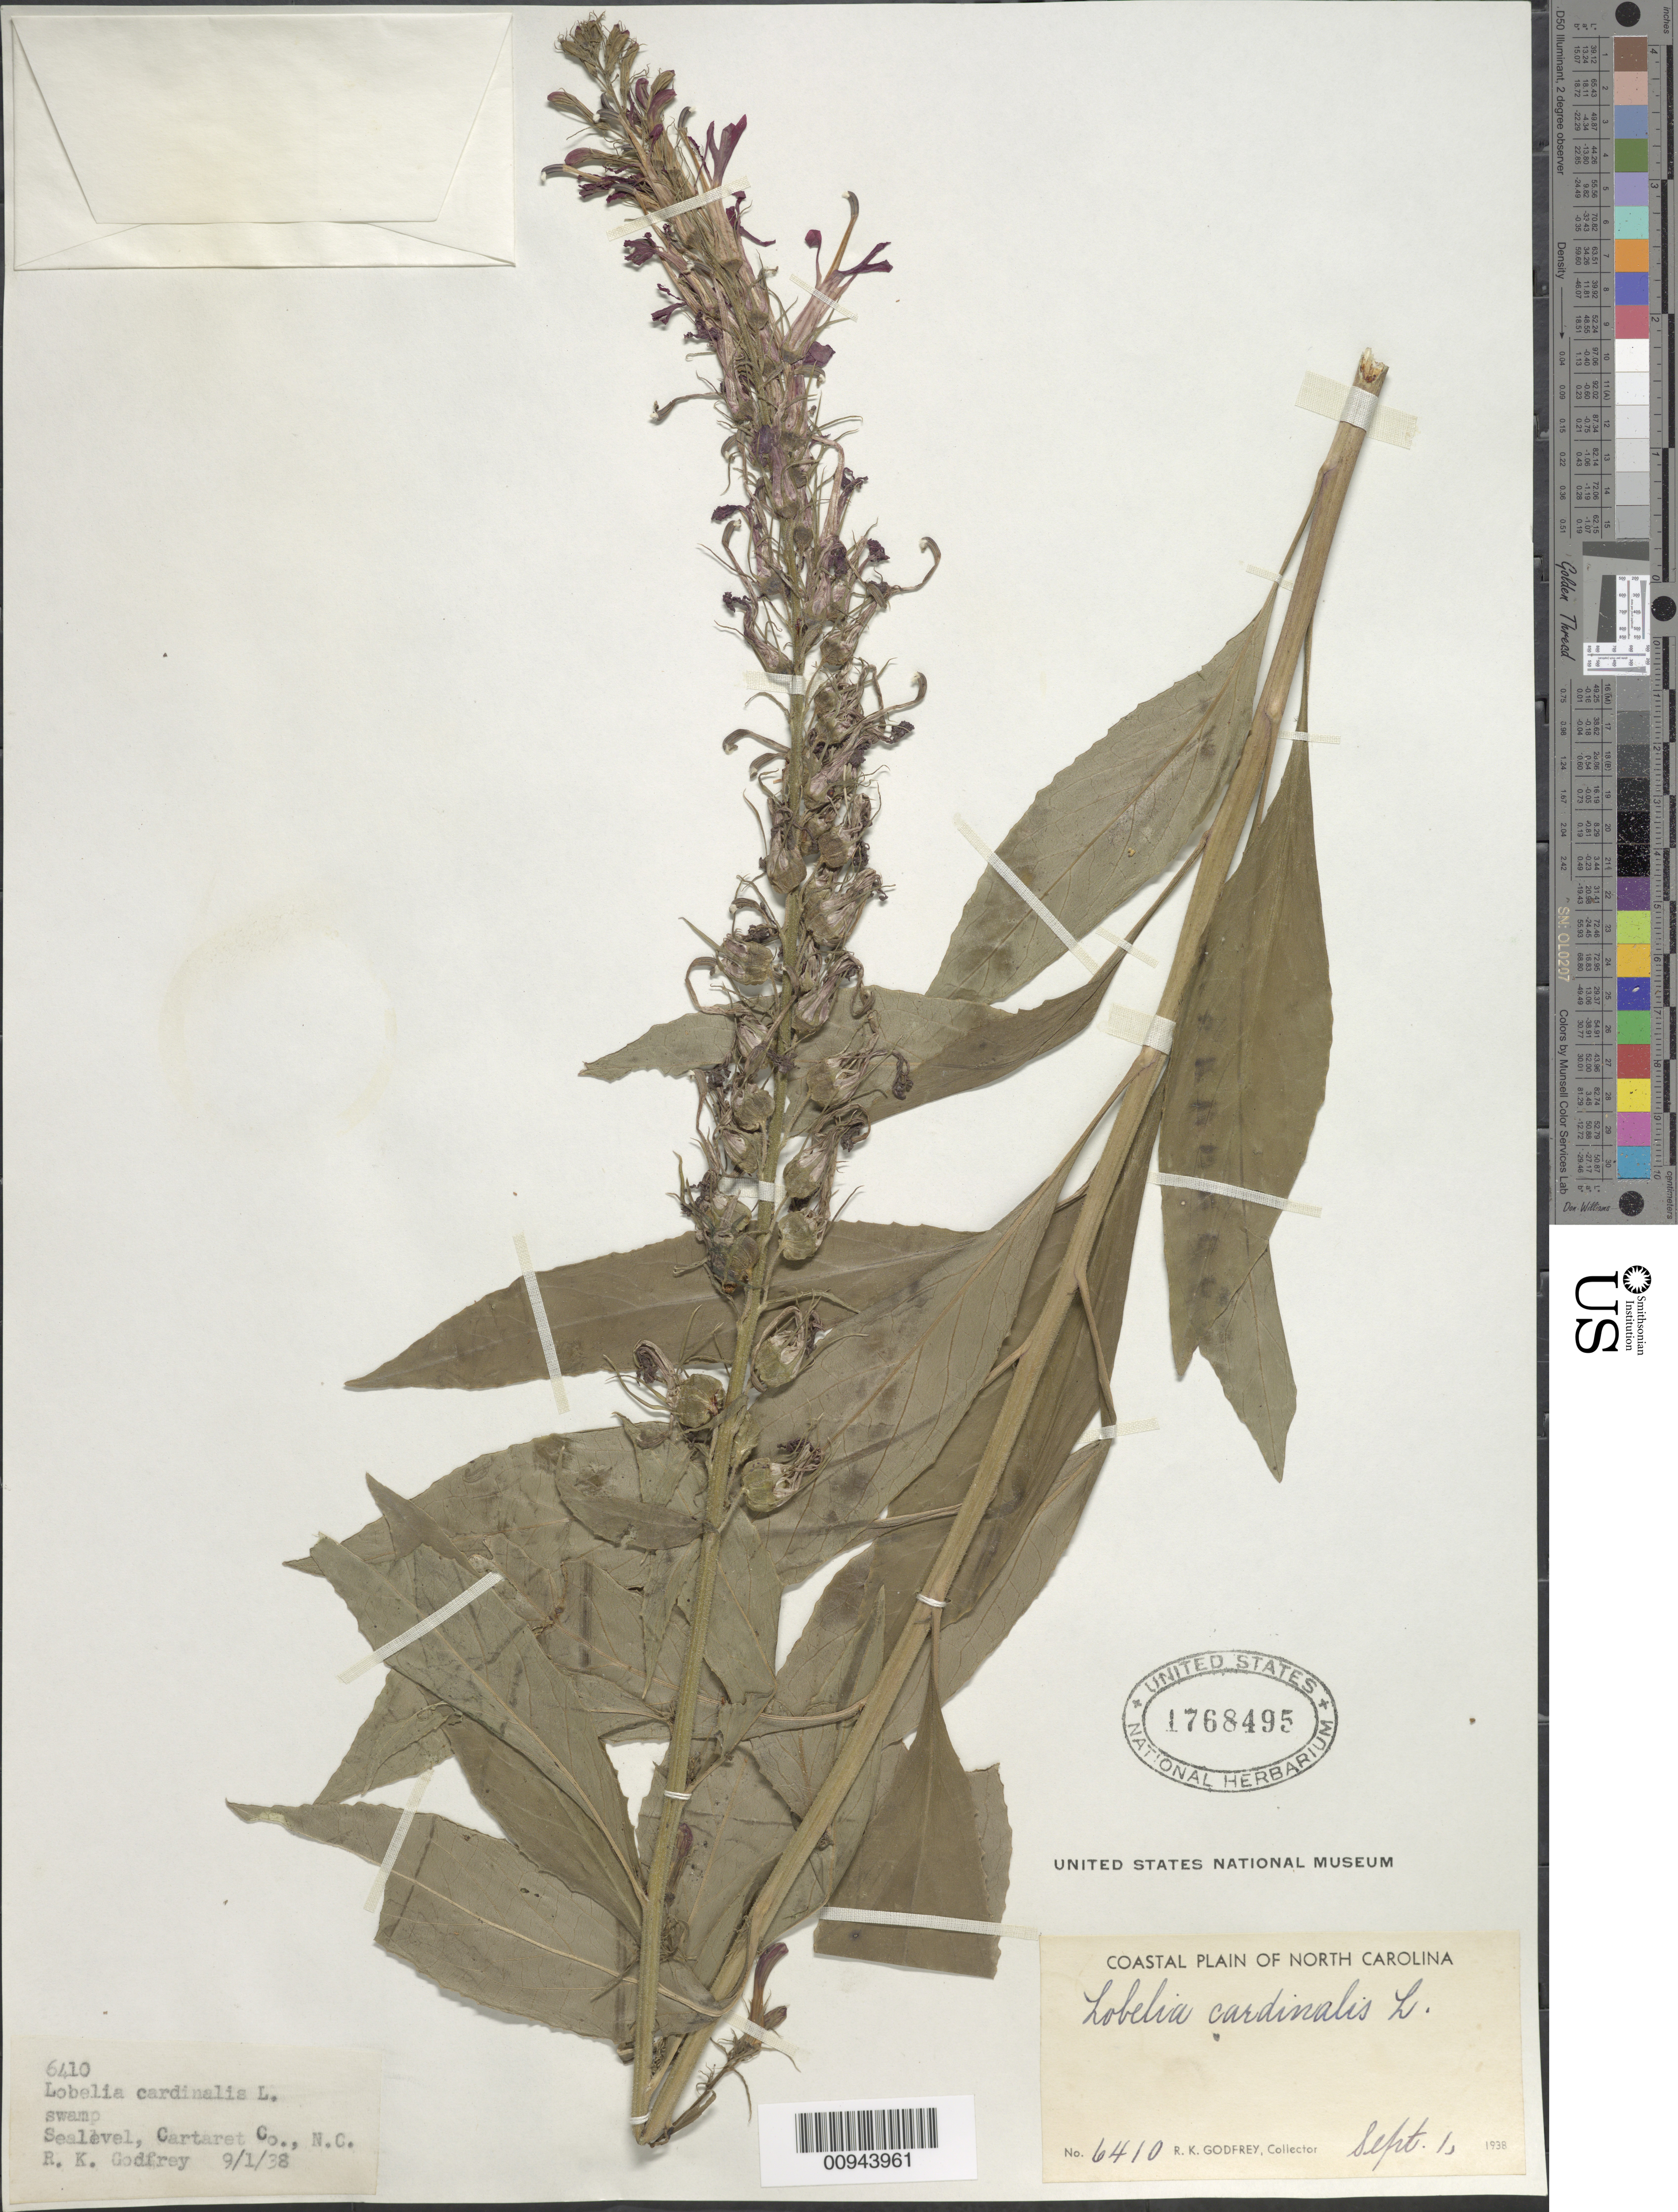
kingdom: Plantae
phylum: Tracheophyta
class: Magnoliopsida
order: Asterales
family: Campanulaceae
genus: Lobelia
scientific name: Lobelia cardinalis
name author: L.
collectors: R. K. Godfrey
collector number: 6410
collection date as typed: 01 Sep 1938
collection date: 1938-09-01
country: United States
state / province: North Carolina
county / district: Cartaret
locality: Sealevel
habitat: swamp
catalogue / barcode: US 1768495